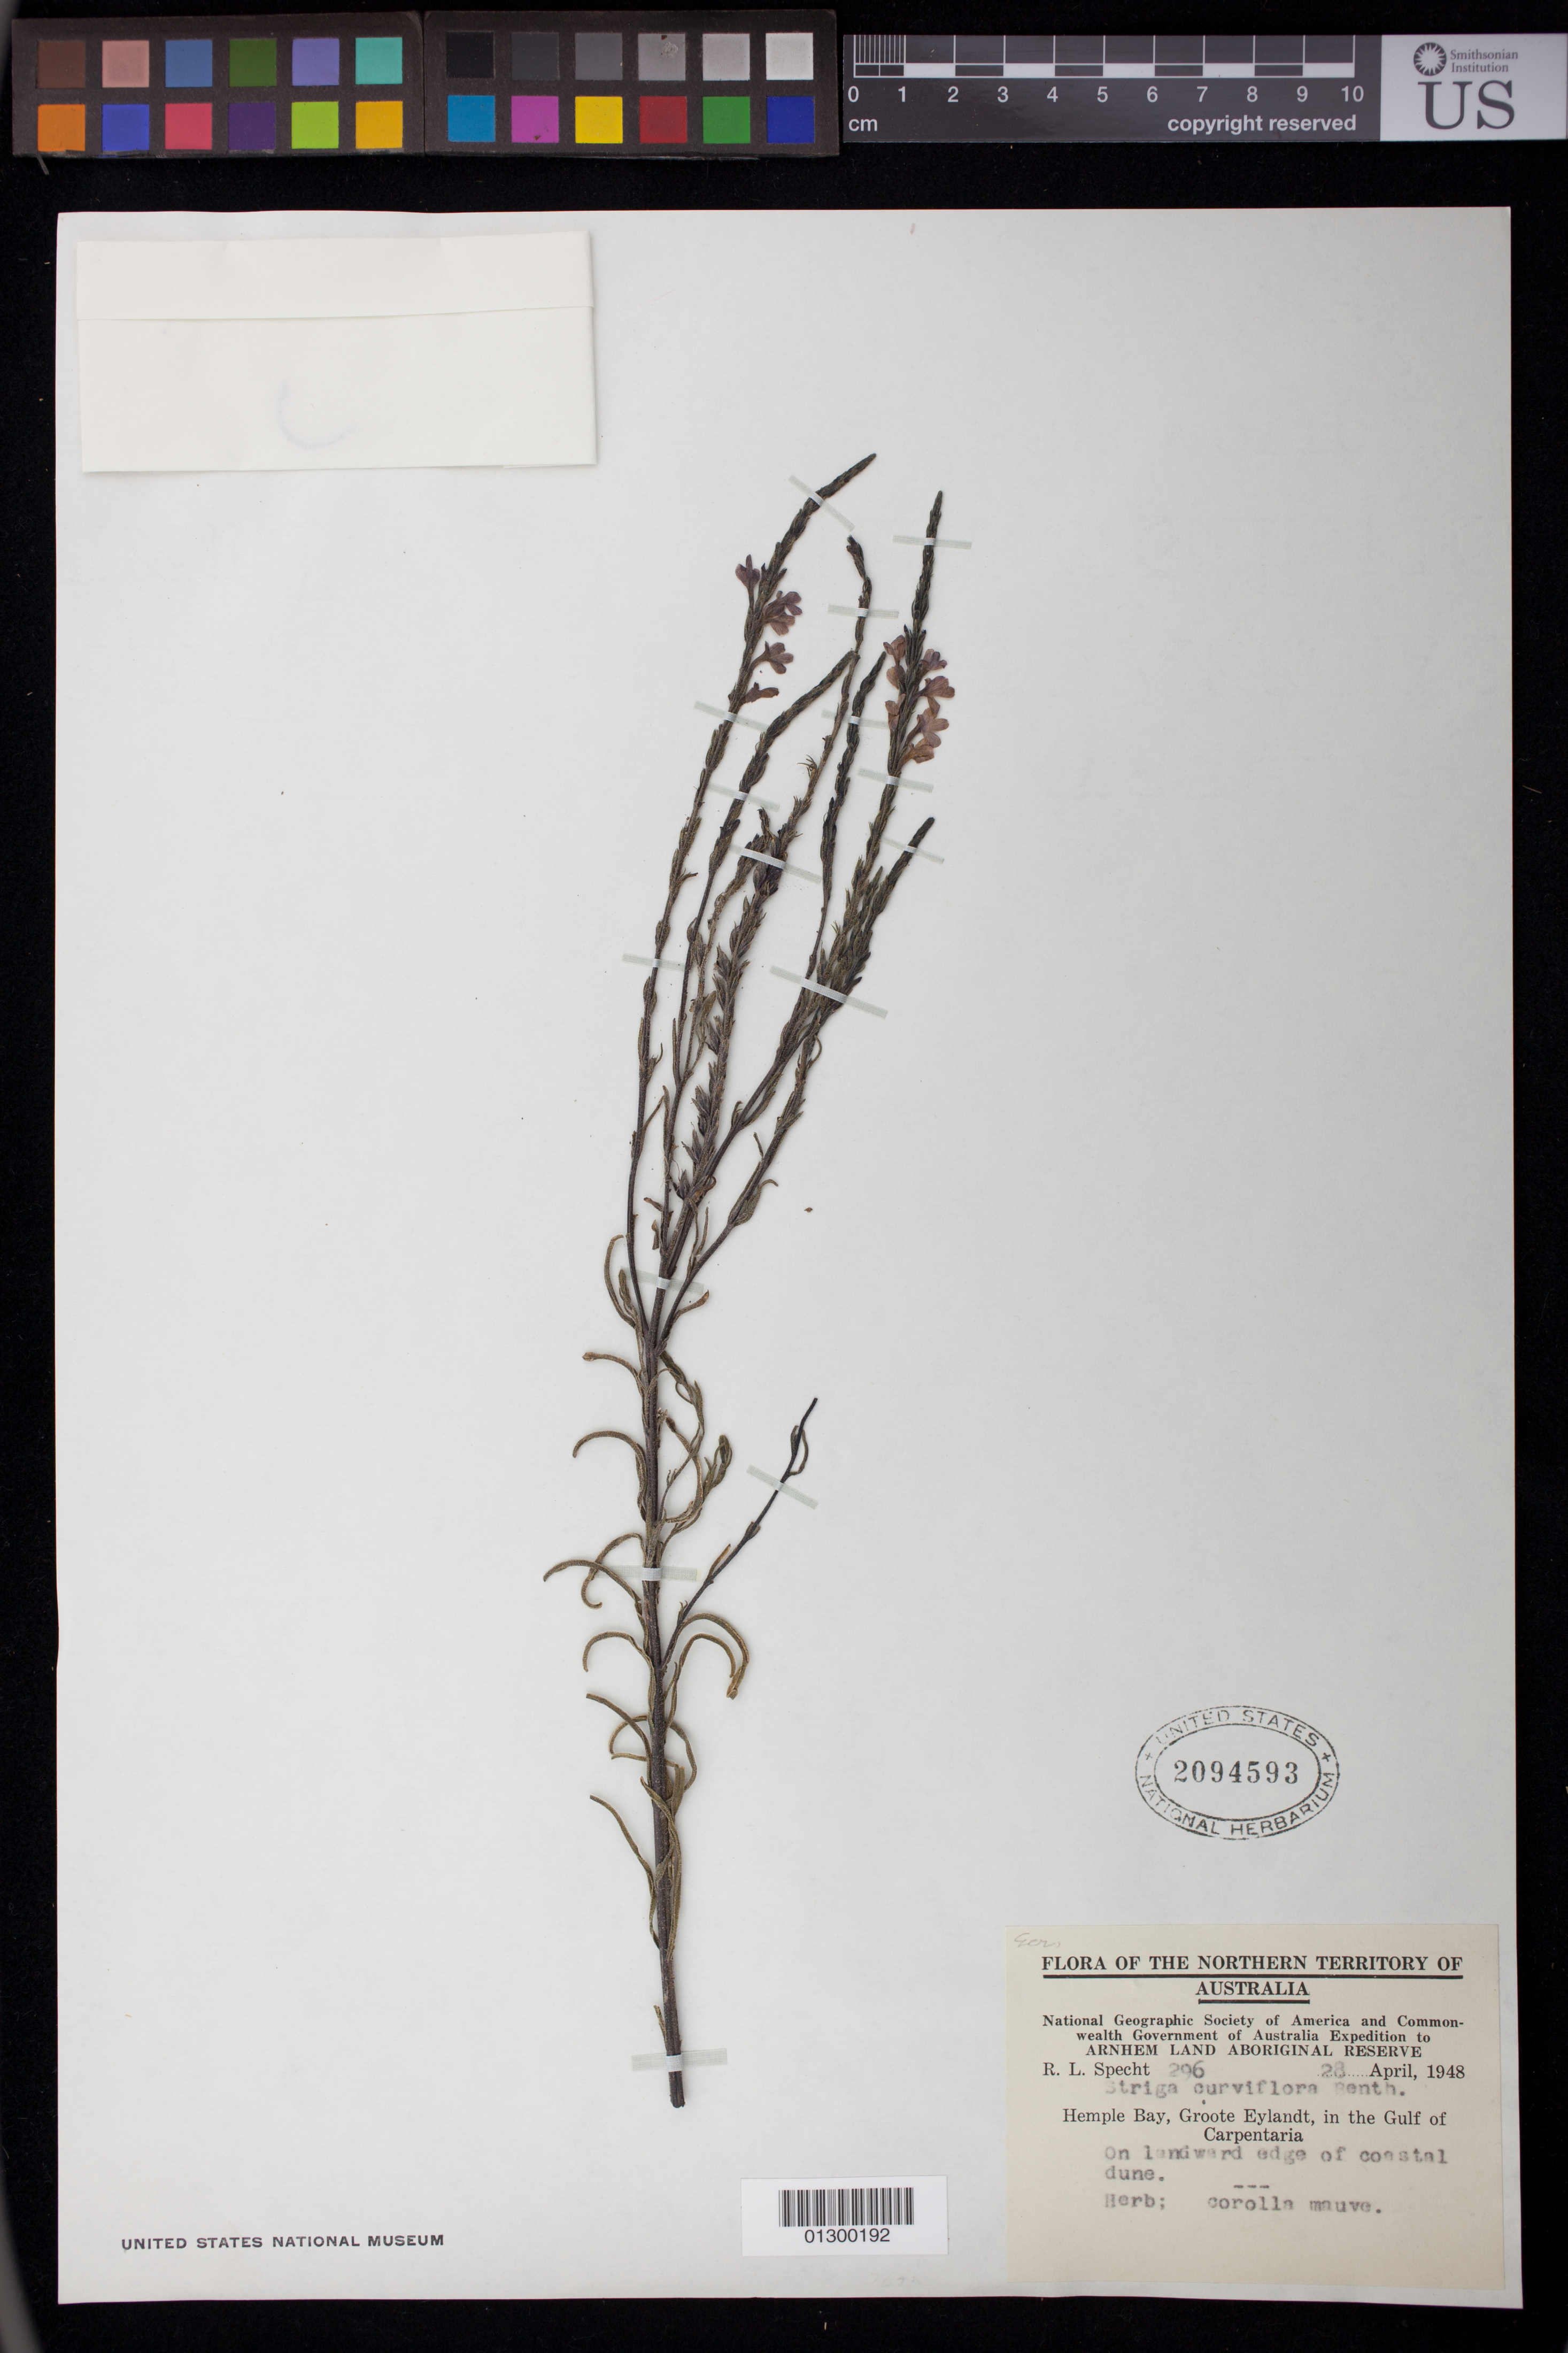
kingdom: Plantae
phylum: Tracheophyta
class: Magnoliopsida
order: Lamiales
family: Orobanchaceae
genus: Striga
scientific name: Striga curviflora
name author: Benth.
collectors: R. L. Specht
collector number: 296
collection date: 1948-04-28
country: Australia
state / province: Northern Territory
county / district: East Arnhem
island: Groote Eylandt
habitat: On landward edge of coastal dune.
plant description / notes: Hebr; corolla mauve.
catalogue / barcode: US 2094593